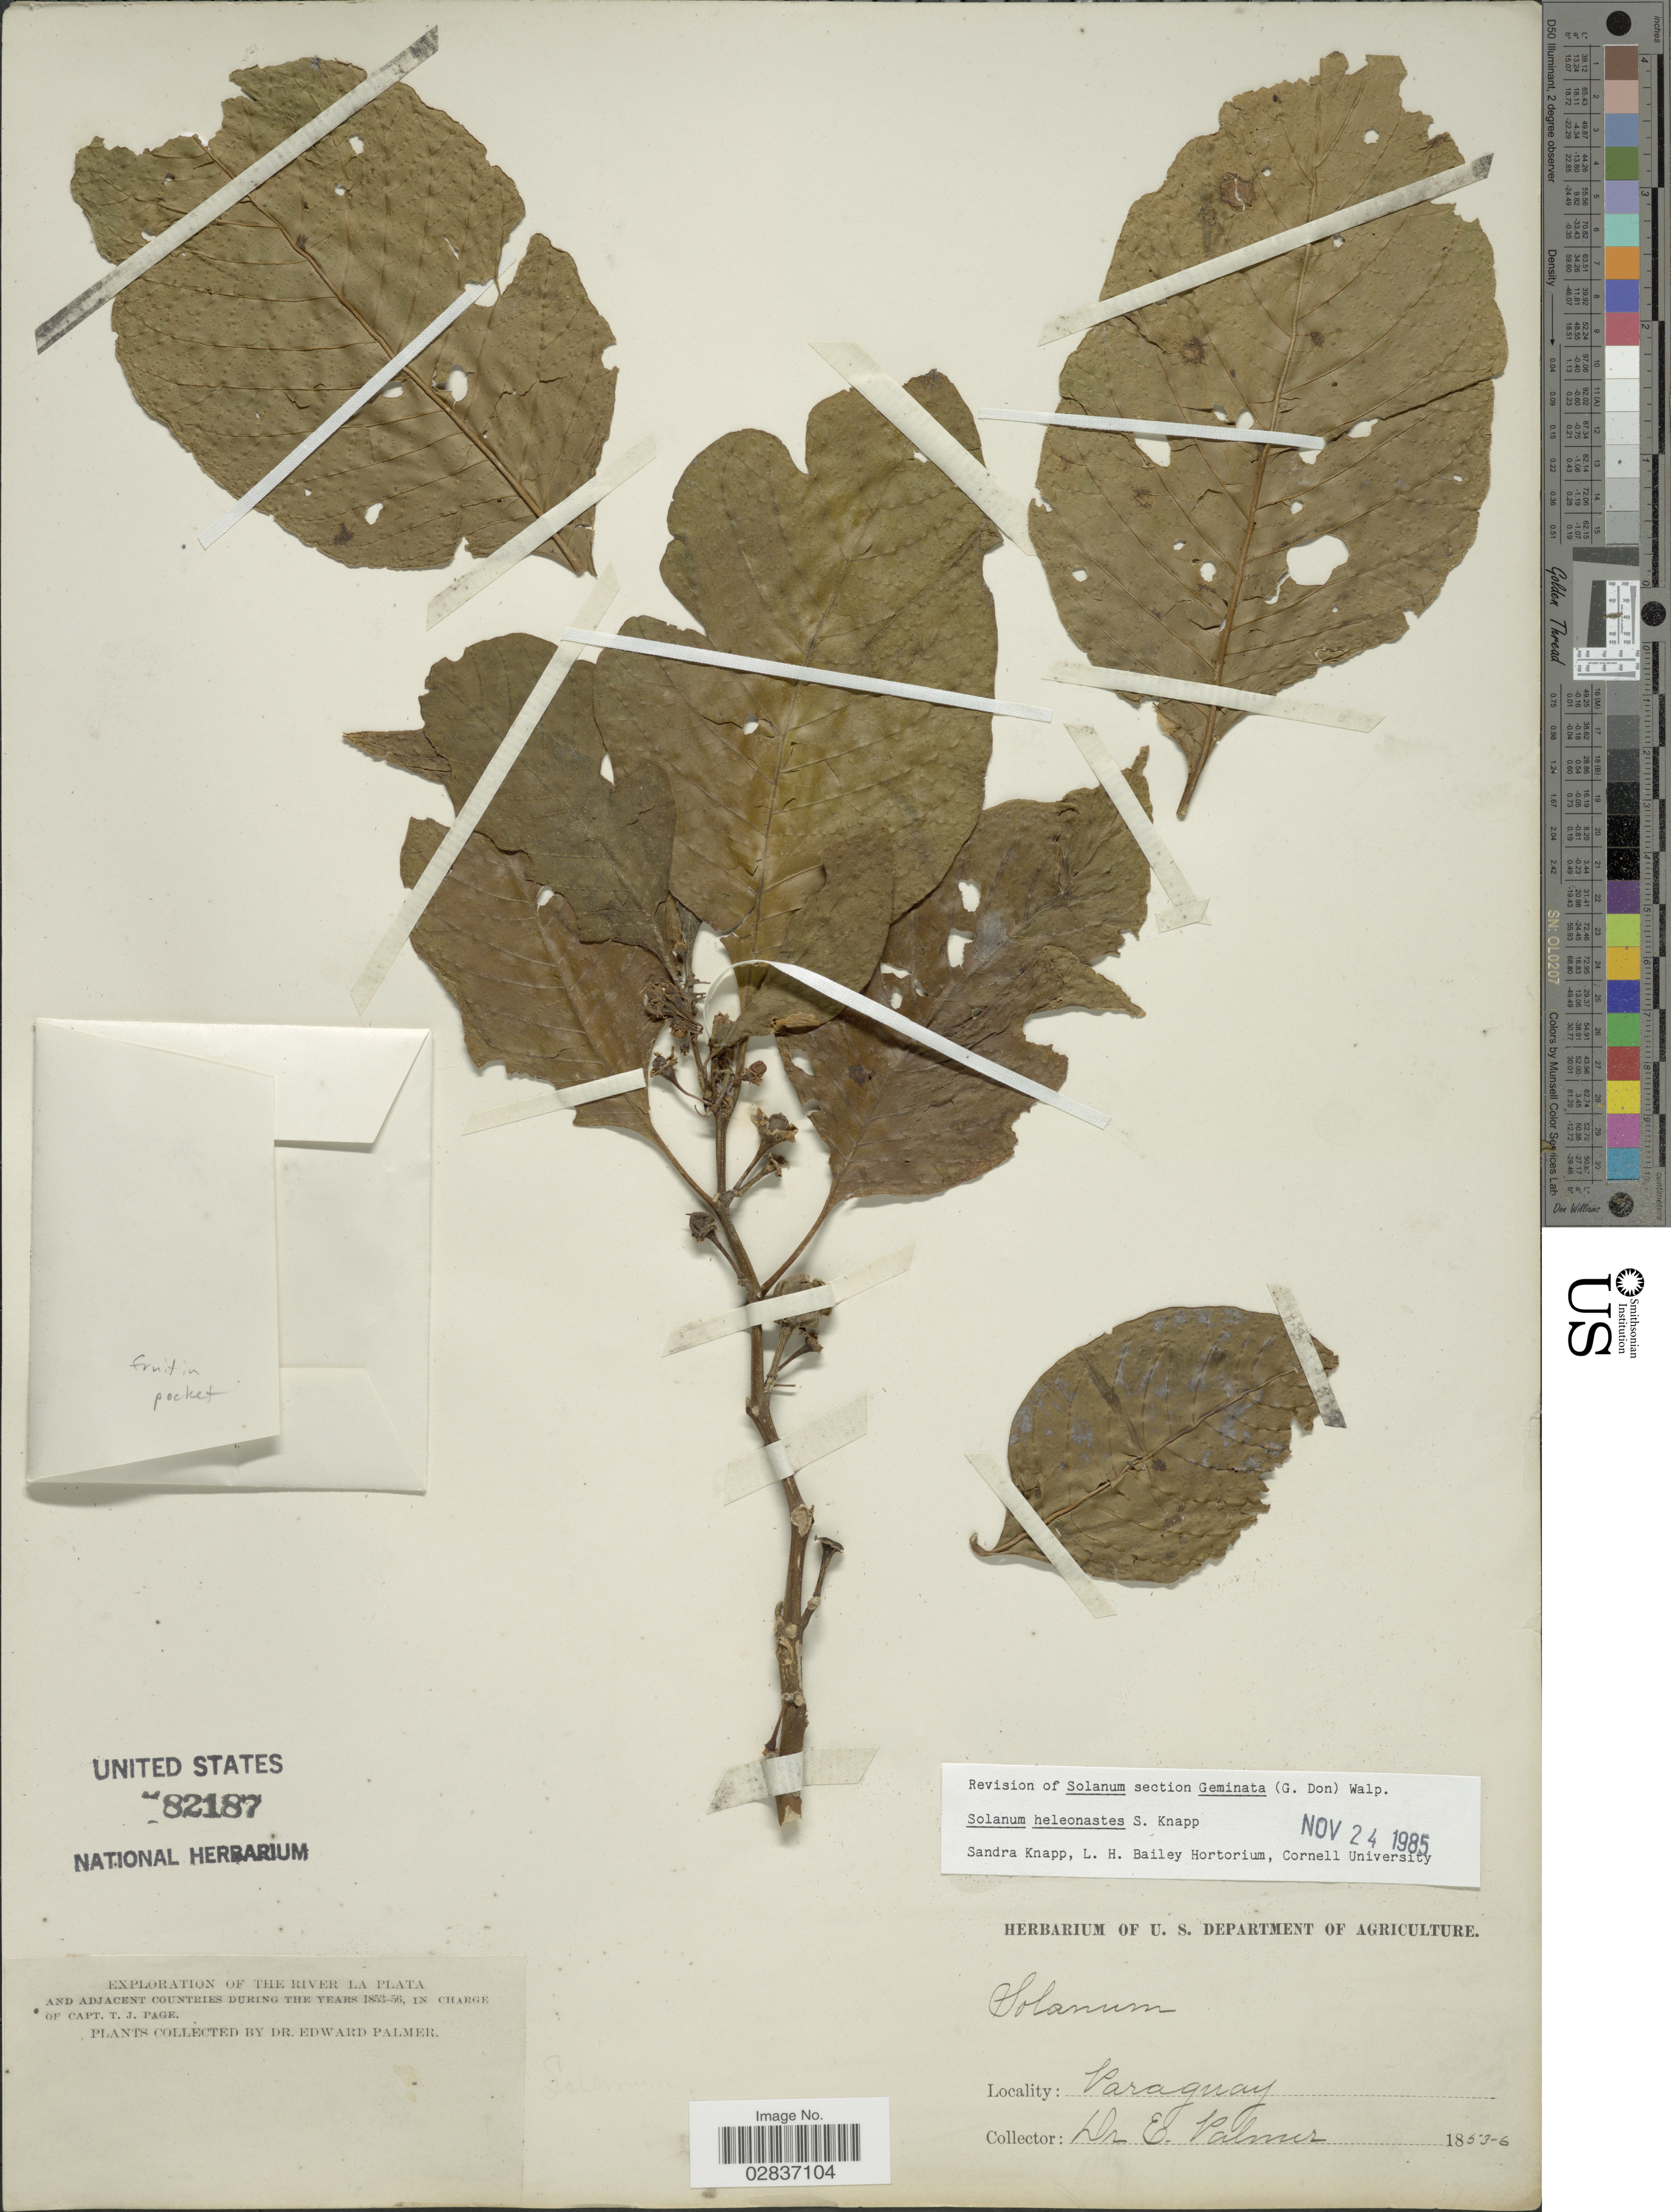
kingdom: Plantae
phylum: Tracheophyta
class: Magnoliopsida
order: Solanales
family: Solanaceae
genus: Solanum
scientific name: Solanum heleonastes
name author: S. Knapp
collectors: E. Palmer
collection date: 1853/1856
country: Paraguay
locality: The River la Plata.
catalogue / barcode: US 82187